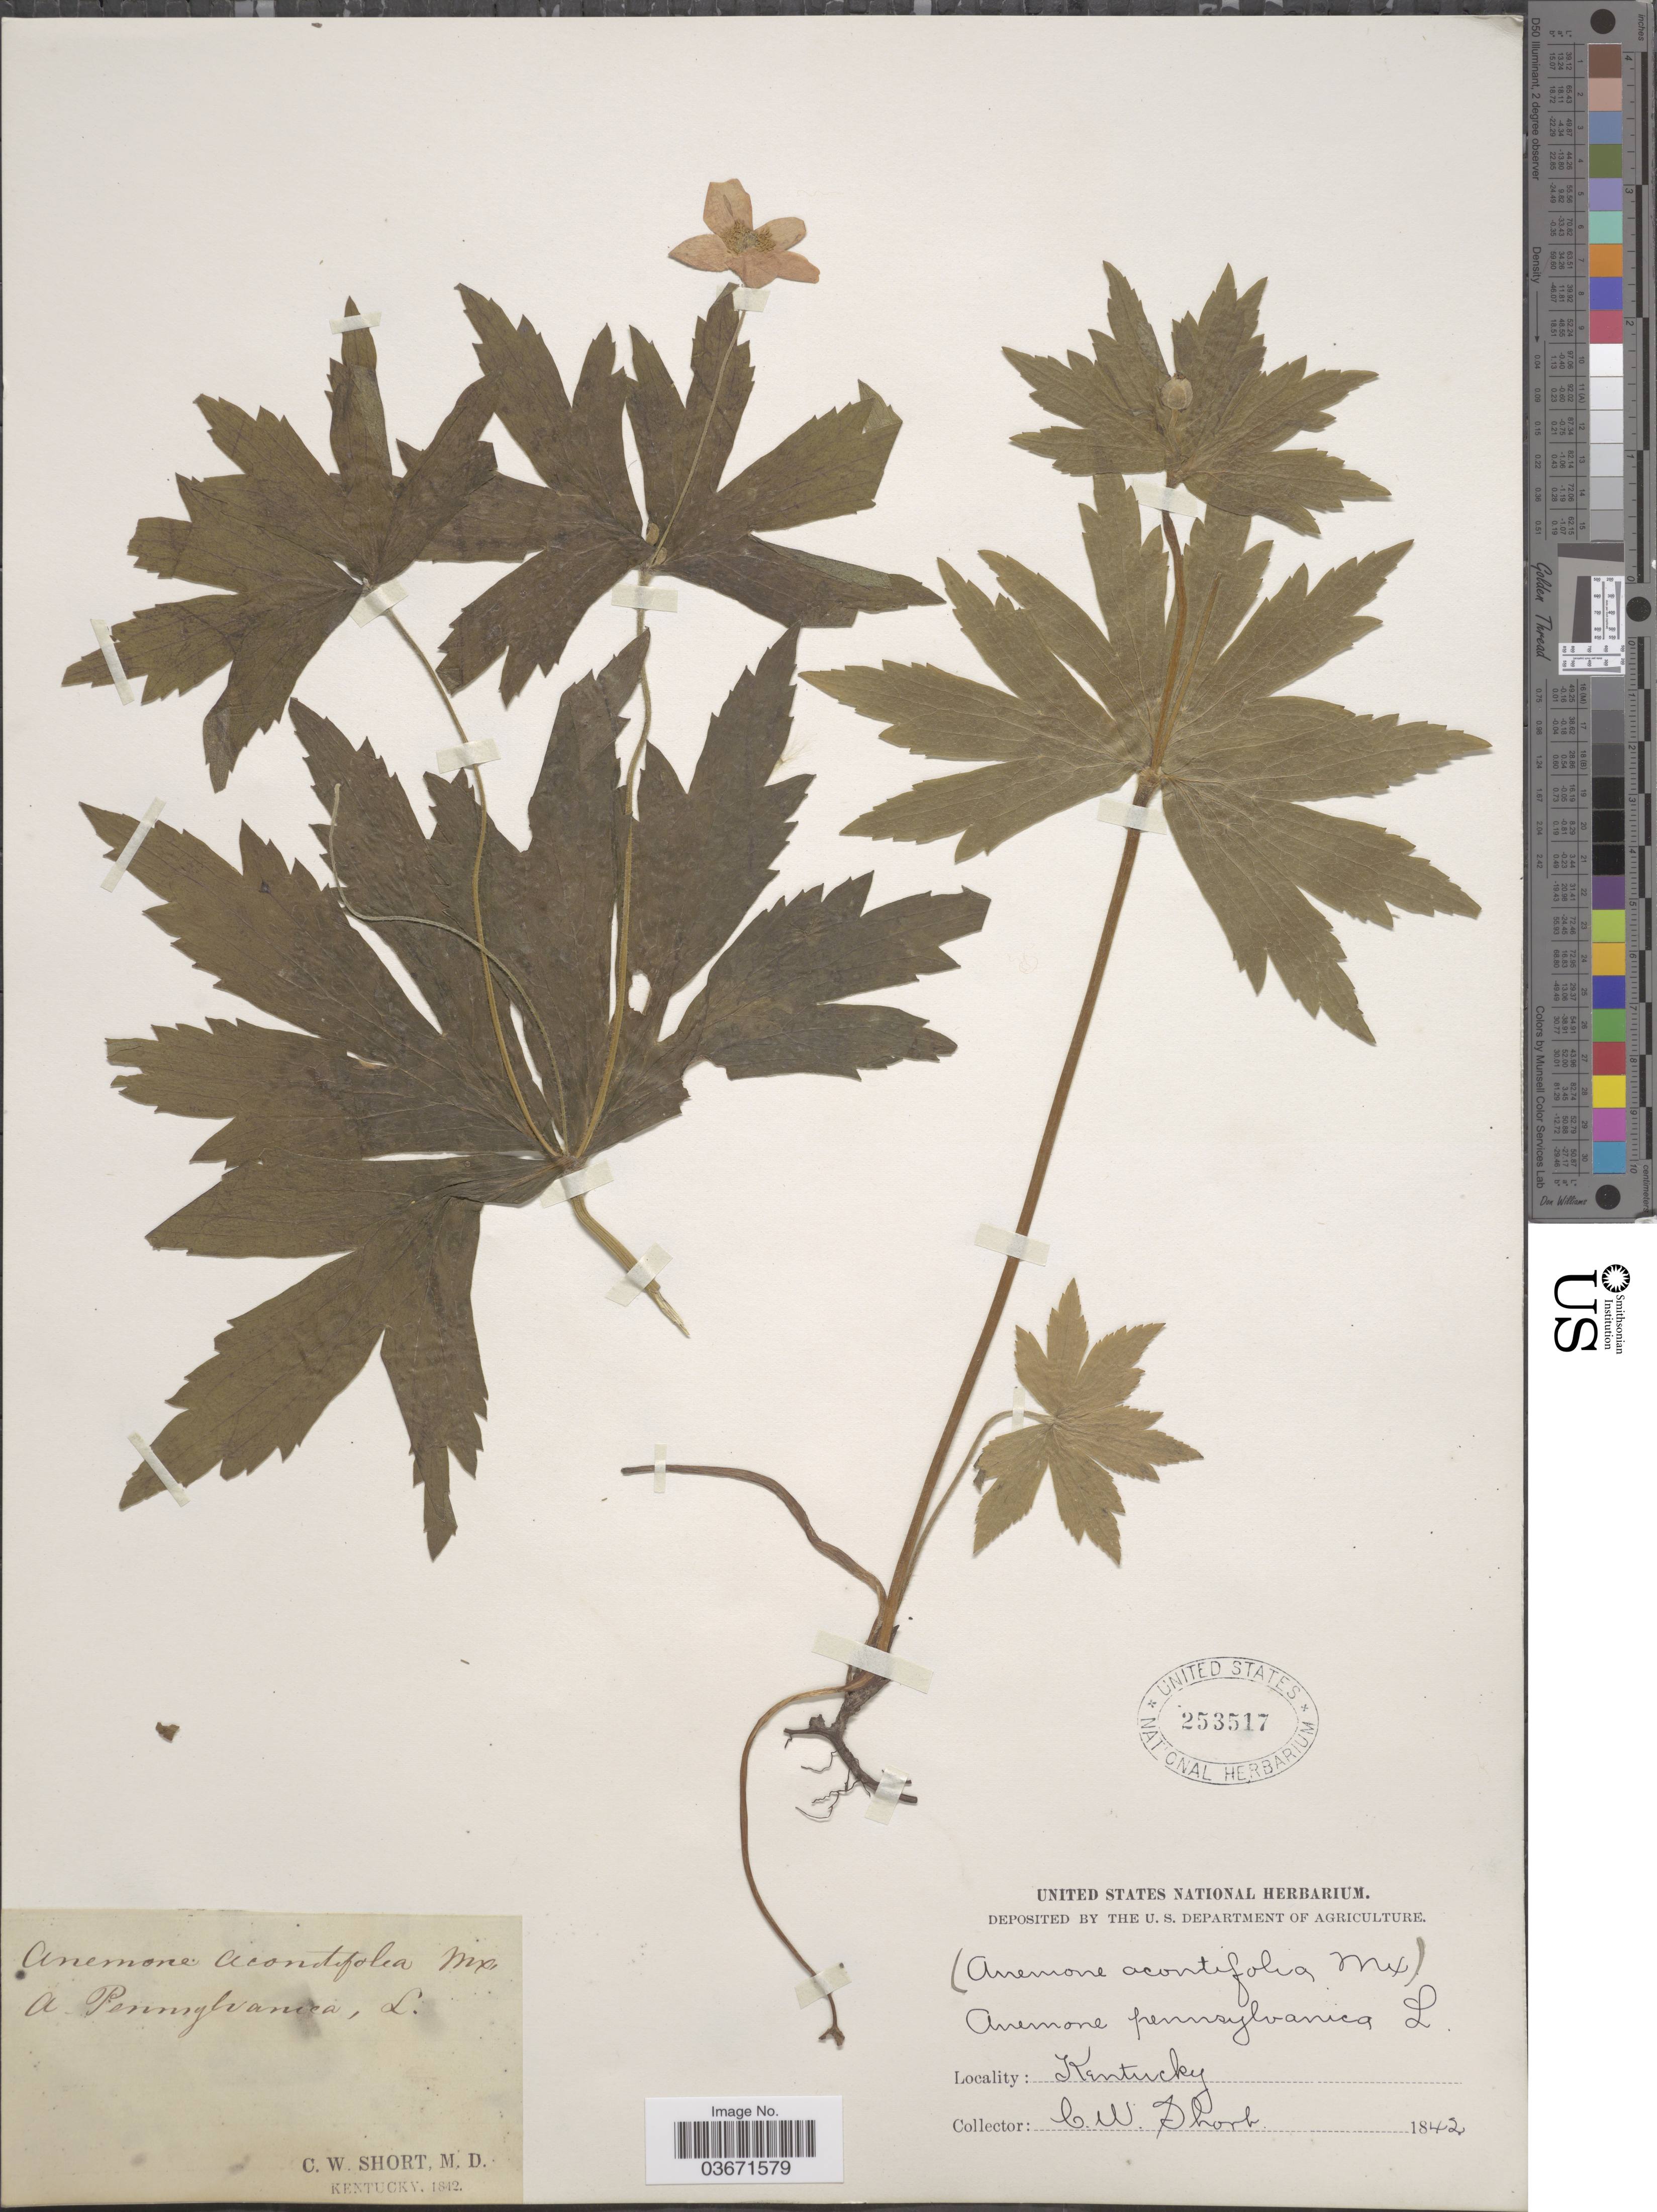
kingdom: Plantae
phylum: Tracheophyta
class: Magnoliopsida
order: Ranunculales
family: Ranunculaceae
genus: Anemone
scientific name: Anemone canadensis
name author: L.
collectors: C. W. Short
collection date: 1842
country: United States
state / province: Kentucky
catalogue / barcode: US 253517